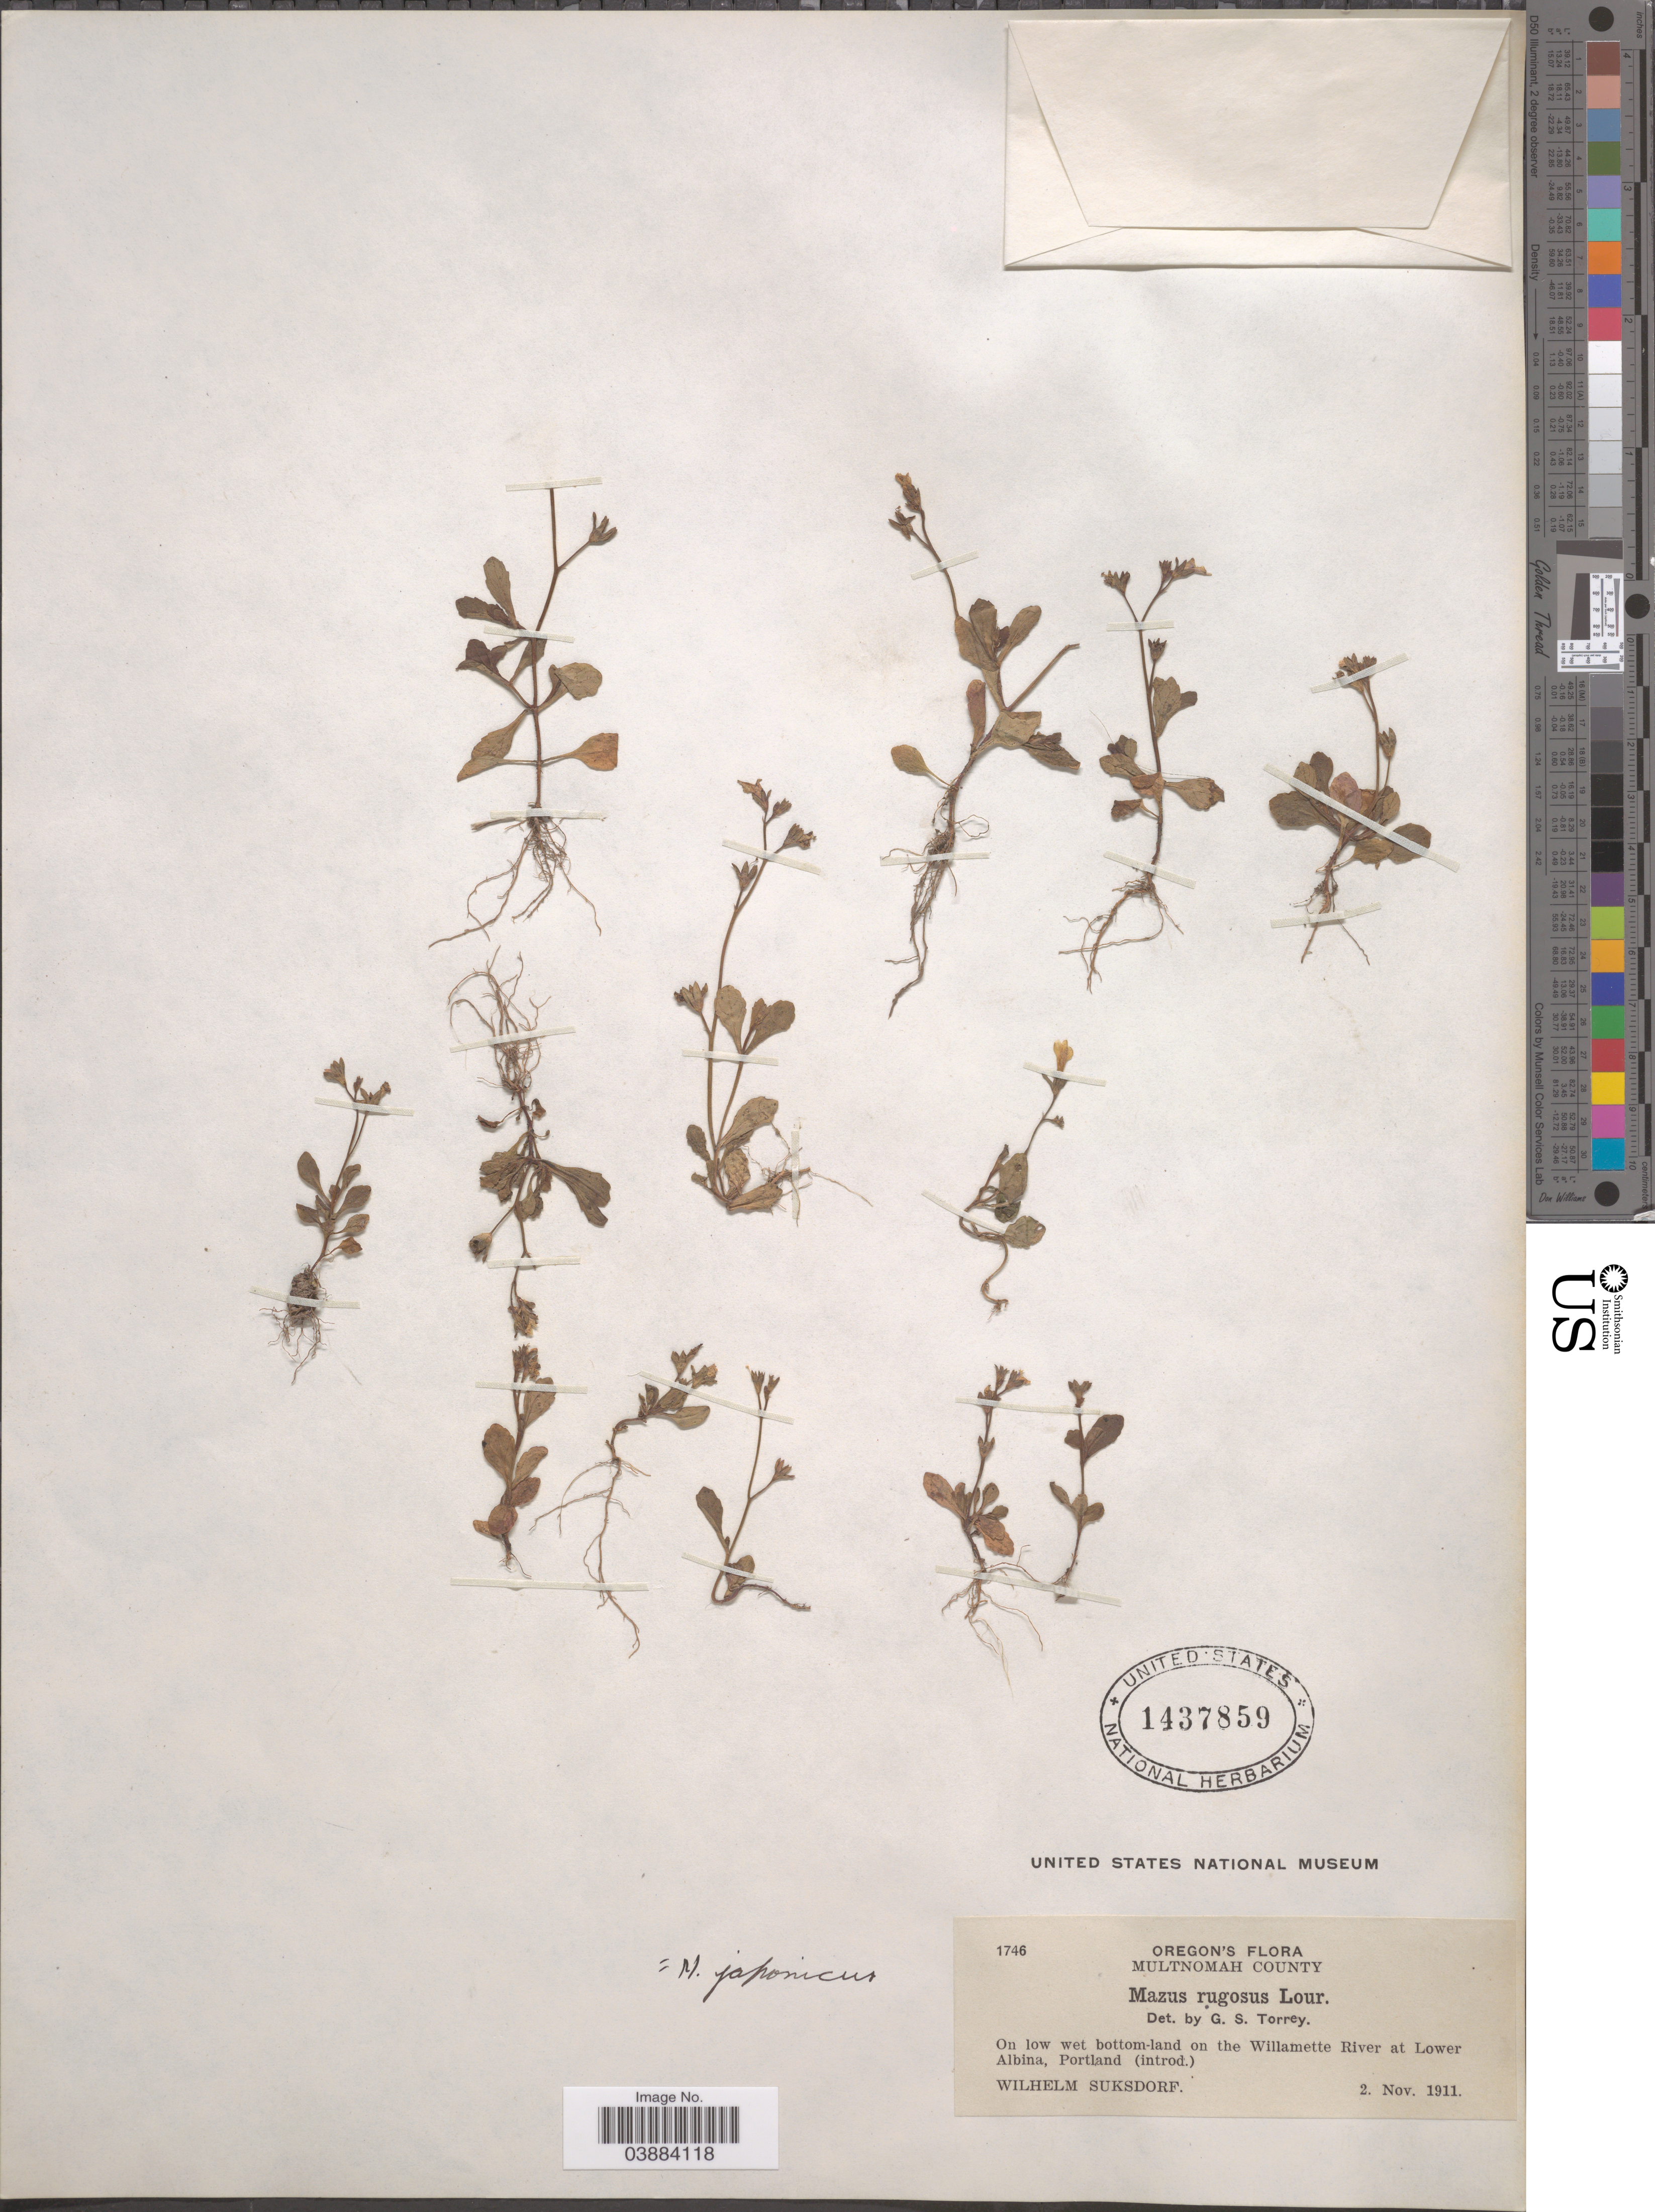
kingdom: Plantae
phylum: Tracheophyta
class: Magnoliopsida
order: Lamiales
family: Mazaceae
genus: Mazus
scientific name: Mazus pumilus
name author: (Burm. f.) Steenis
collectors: W. N. Suksdorf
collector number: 1746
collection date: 1911-11-02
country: United States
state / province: Oregon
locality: Multnomah County. On the WIllamette River at Lower Albina, Portland (introd.).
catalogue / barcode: US 1437859